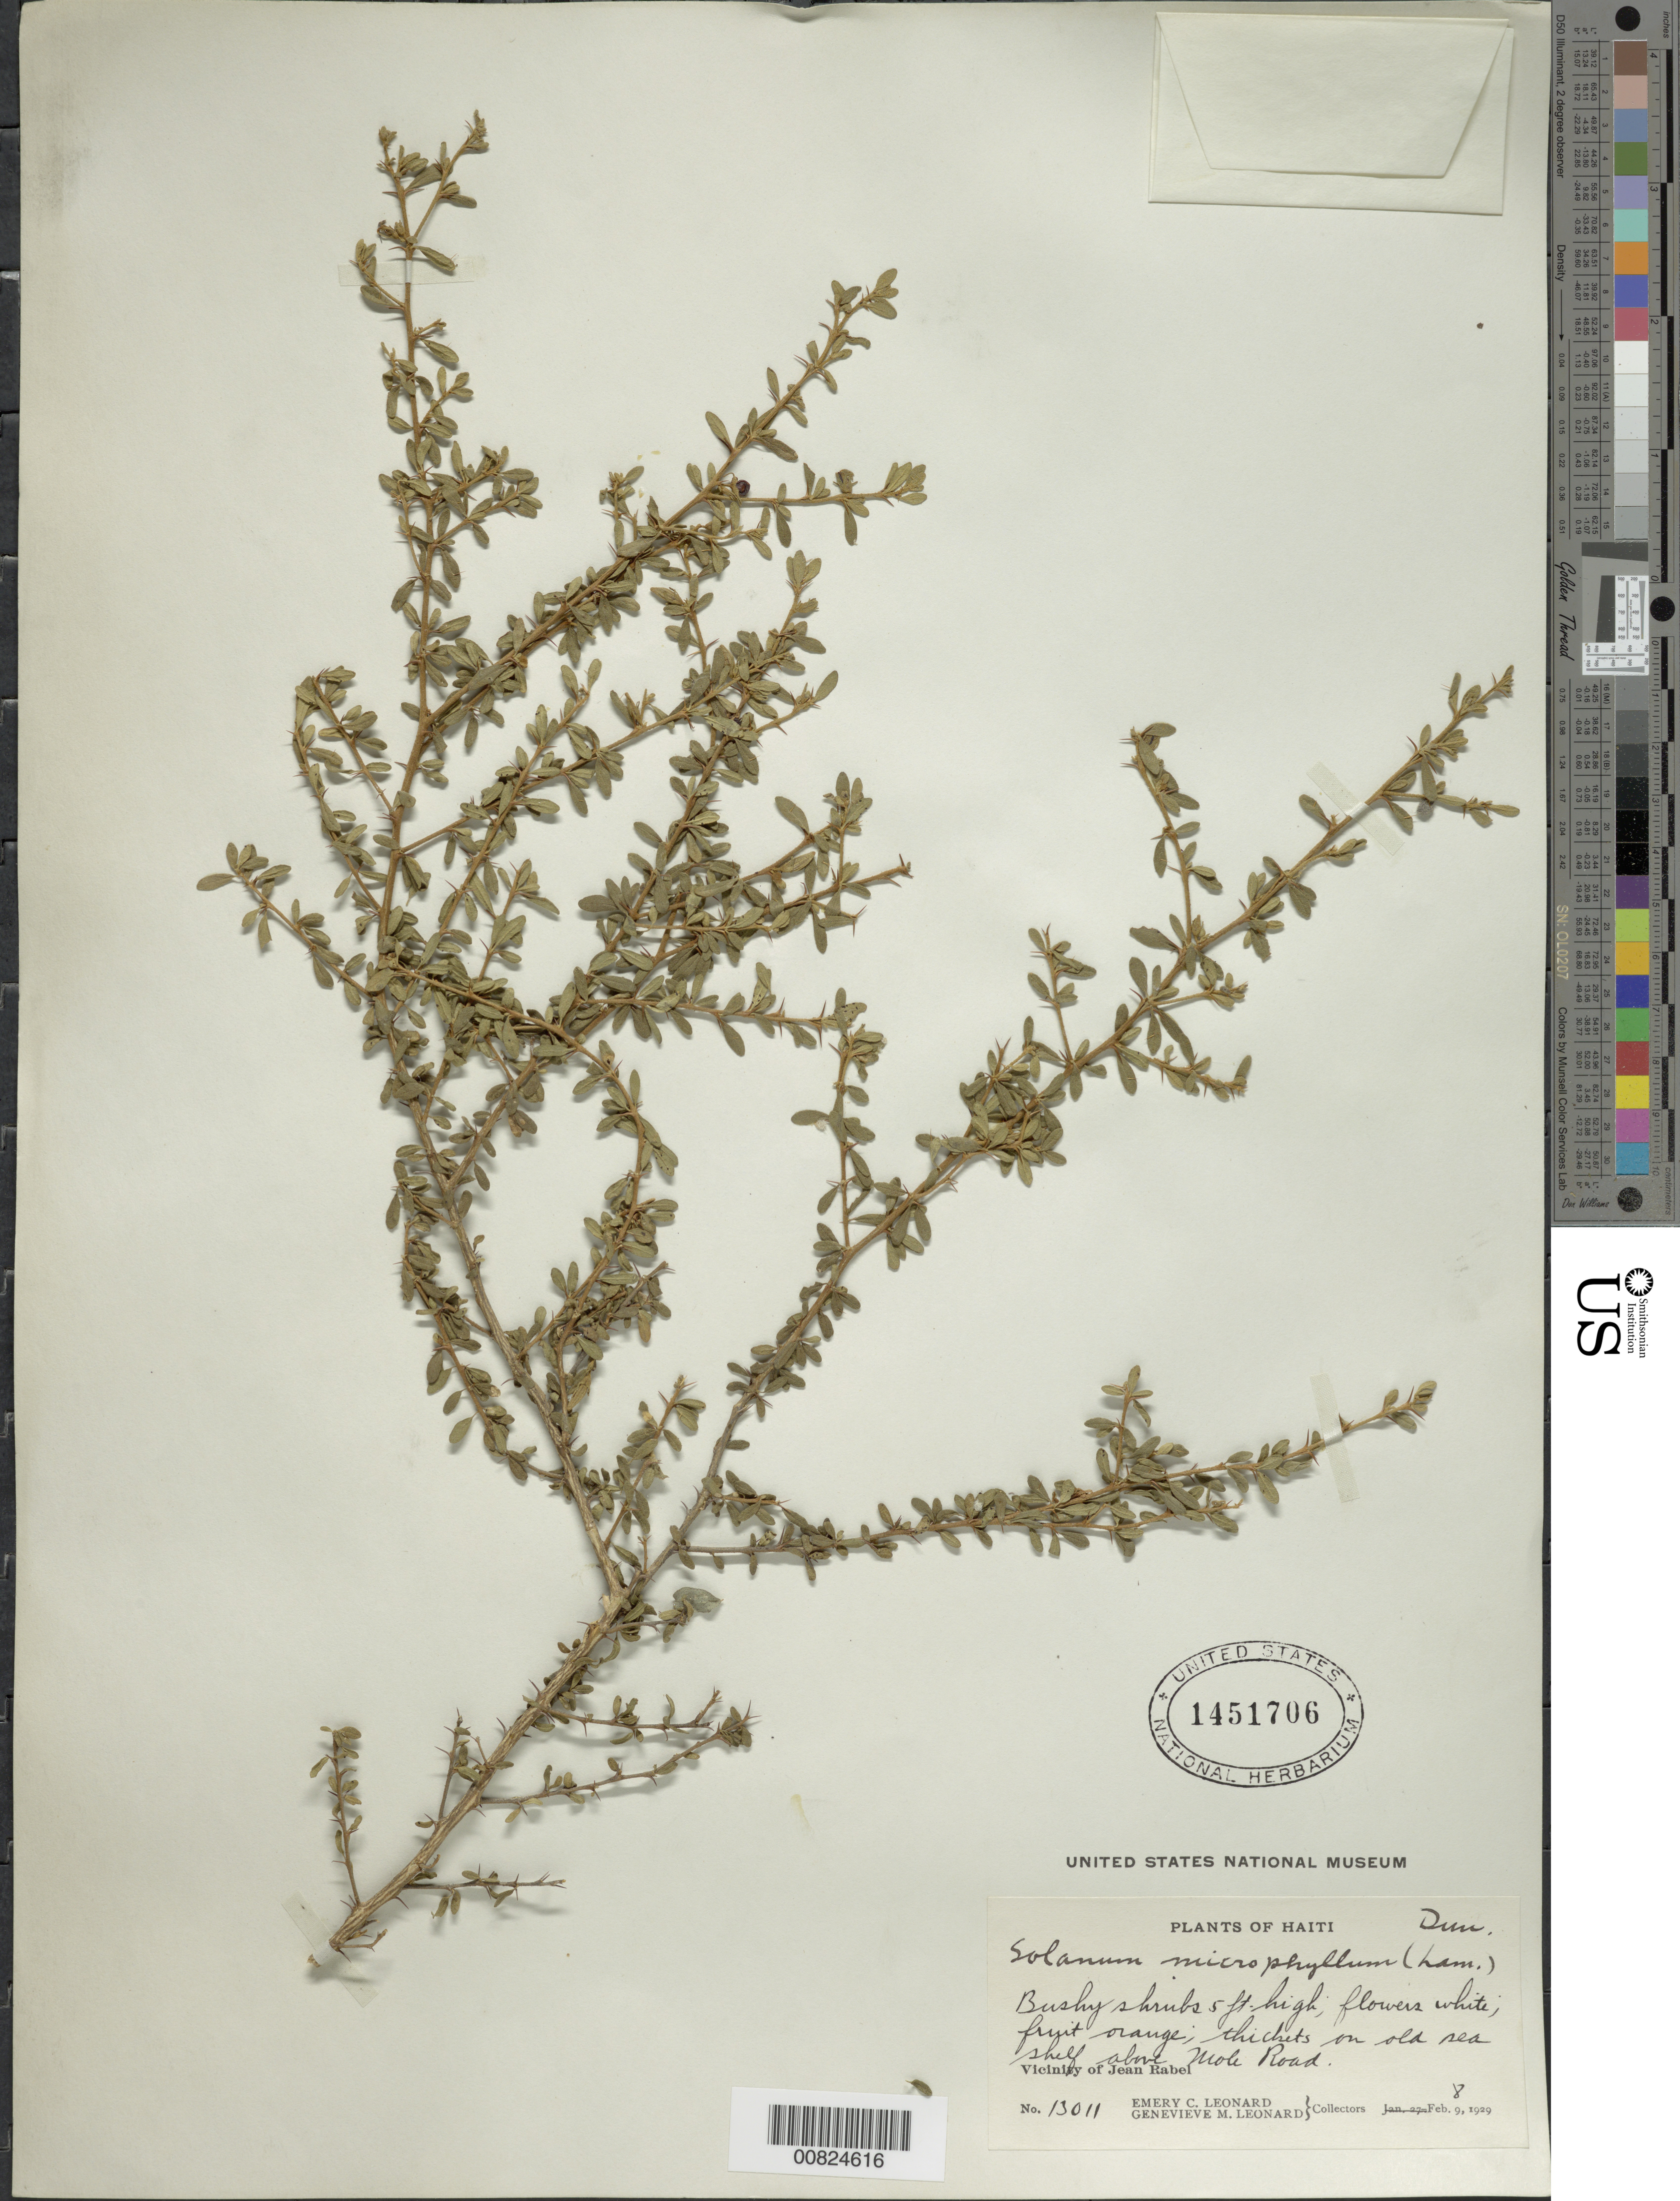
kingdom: Plantae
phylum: Tracheophyta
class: Magnoliopsida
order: Solanales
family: Solanaceae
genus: Solanum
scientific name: Solanum microphyllum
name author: Hawkes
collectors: E. C. Leonard & G. M. Leonard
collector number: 13011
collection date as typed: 08 Feb 1929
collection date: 1929-02-08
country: Haiti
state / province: Nord-Ouest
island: Hispaniola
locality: Vicinity of Jean Rabel, above Mole Road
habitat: Thickets on old sea shelf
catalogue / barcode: US 1451706